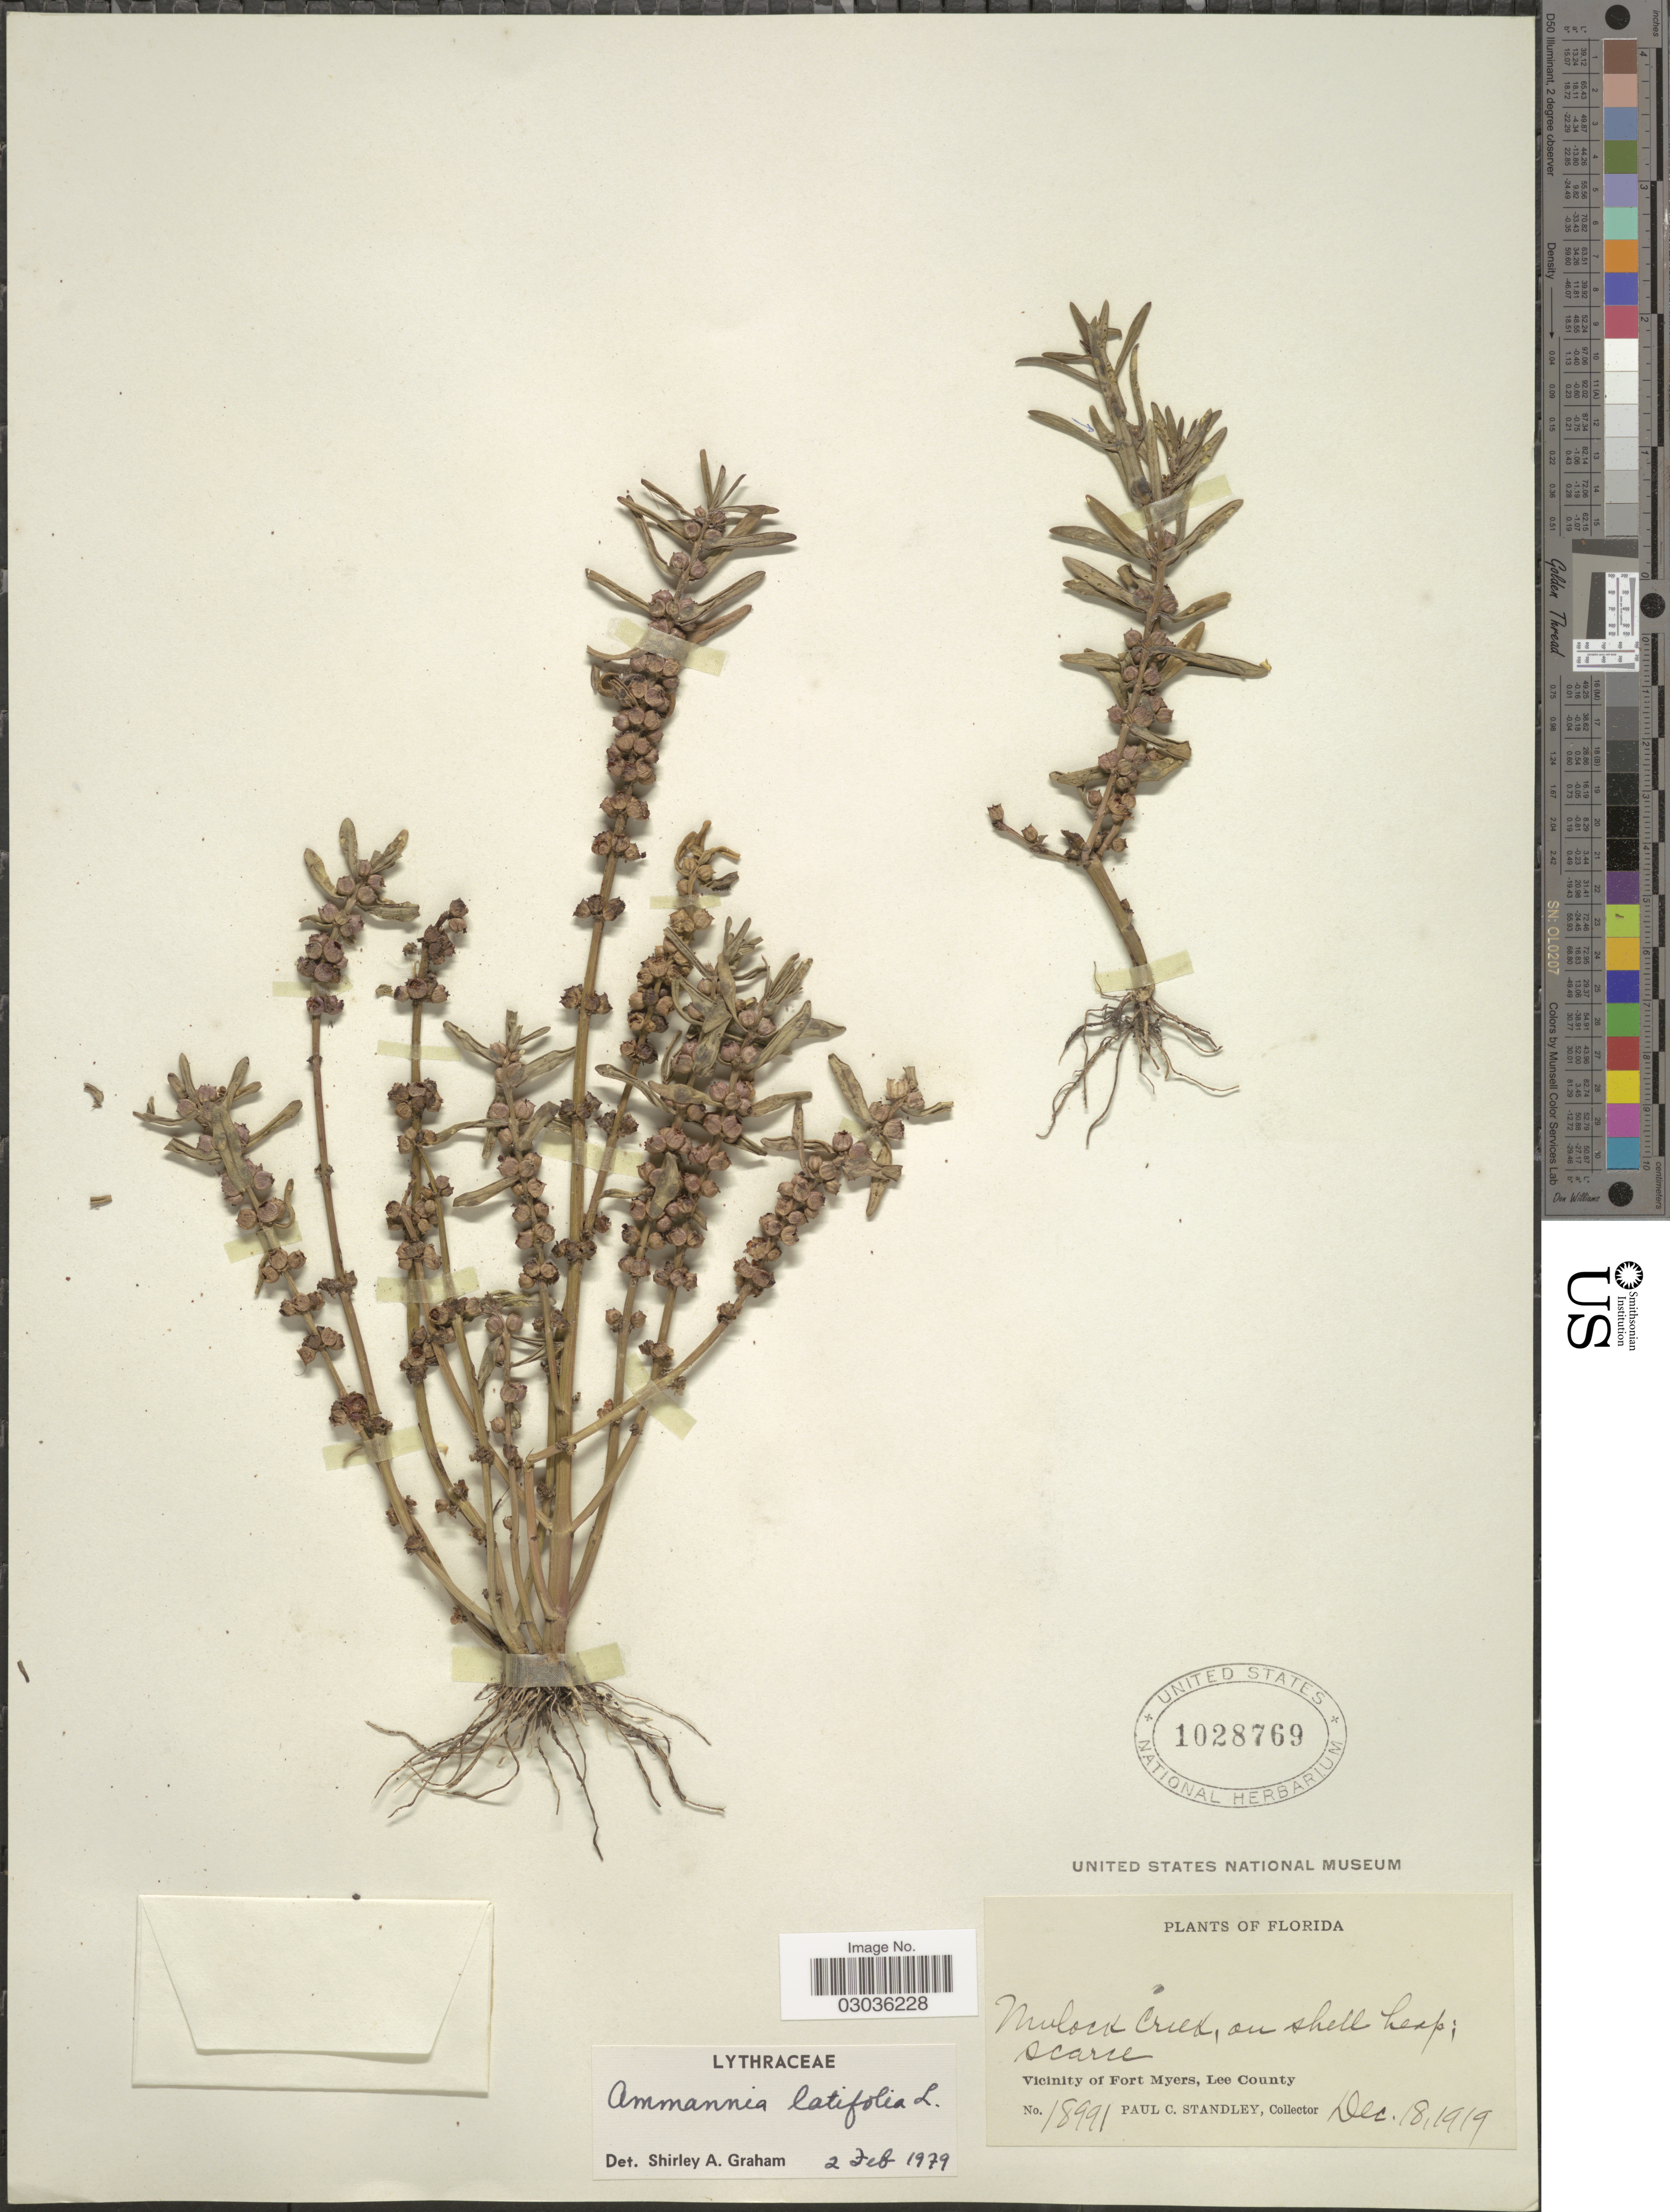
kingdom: Plantae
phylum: Tracheophyta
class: Magnoliopsida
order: Myrtales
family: Lythraceae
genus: Ammannia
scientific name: Ammannia latifolia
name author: L.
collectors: P. C. Standley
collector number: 18991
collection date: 1919-12-18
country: United States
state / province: Florida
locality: Vicinity of Fort Myers, Lee County.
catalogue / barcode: US 1028769